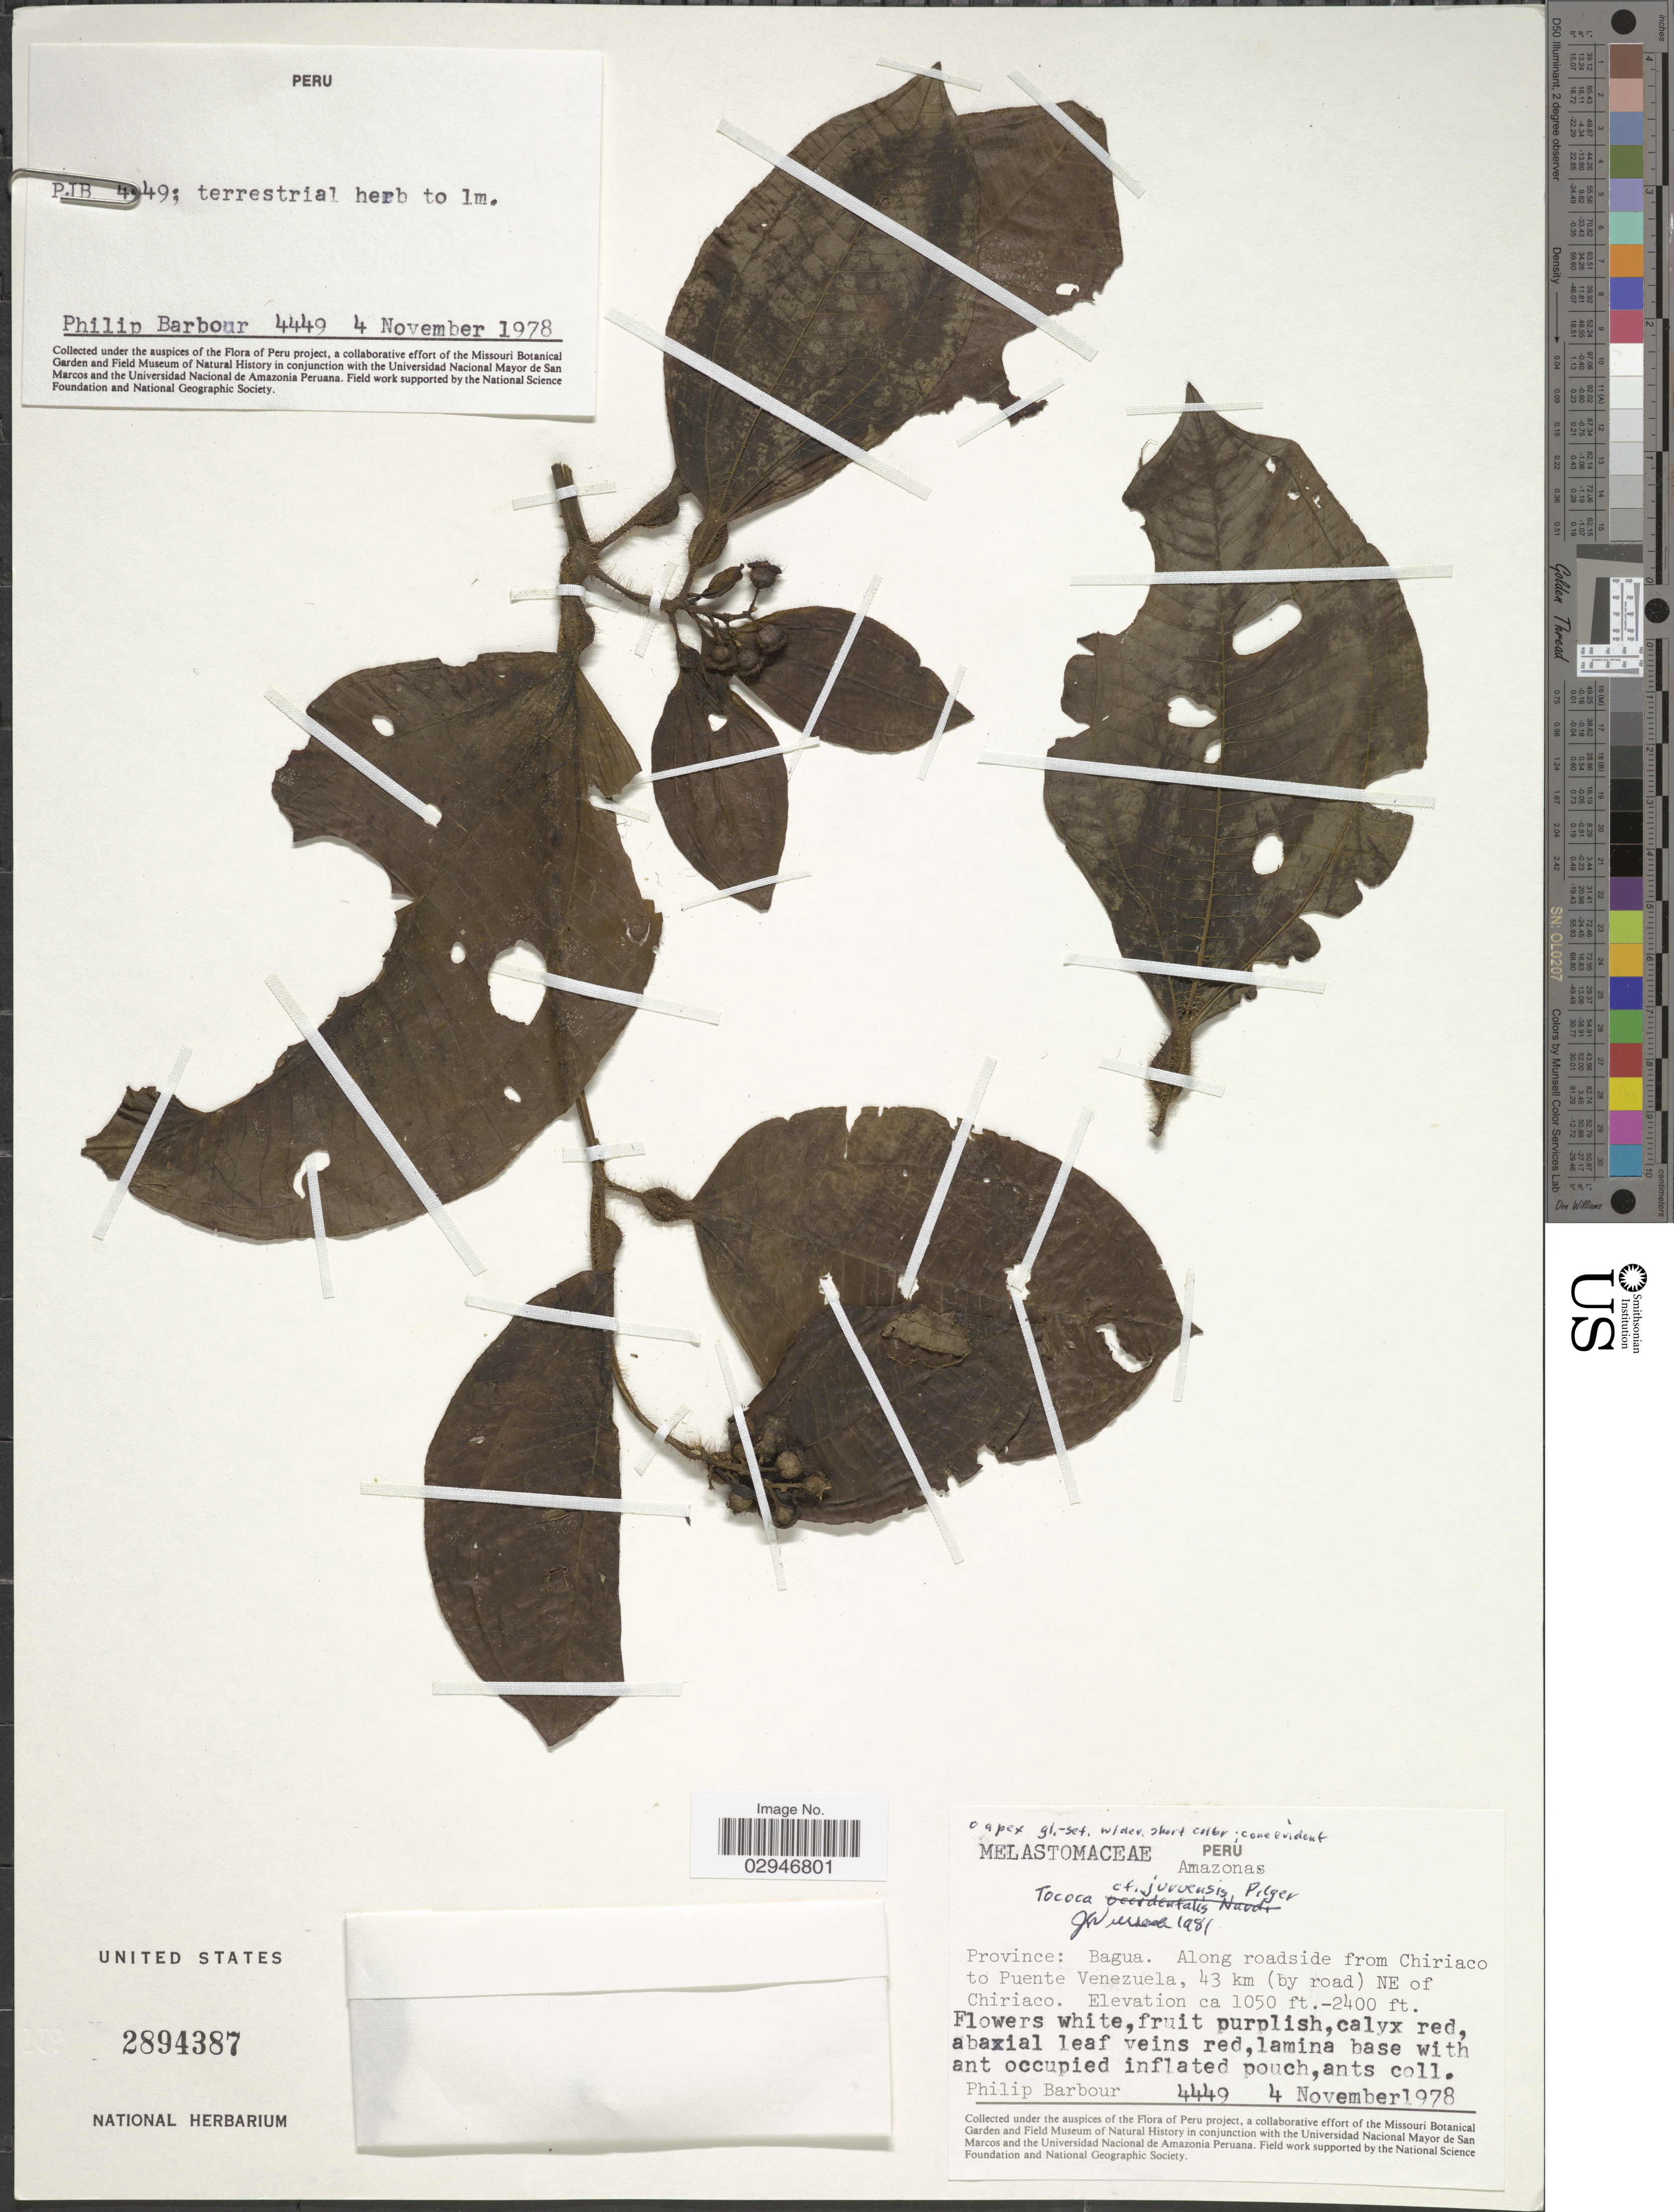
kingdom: Plantae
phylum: Tracheophyta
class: Magnoliopsida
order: Myrtales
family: Melastomataceae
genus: Tococa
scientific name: Tococa juruensis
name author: Pilg.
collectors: P. Barbour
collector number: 4449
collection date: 1978-11-04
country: Peru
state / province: Amazonas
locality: Province: Bagua. Along roadside from Chiriaco to Puente Venezuela, 43 km (by road) NE of Chiriaco.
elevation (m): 320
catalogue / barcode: US 2894387